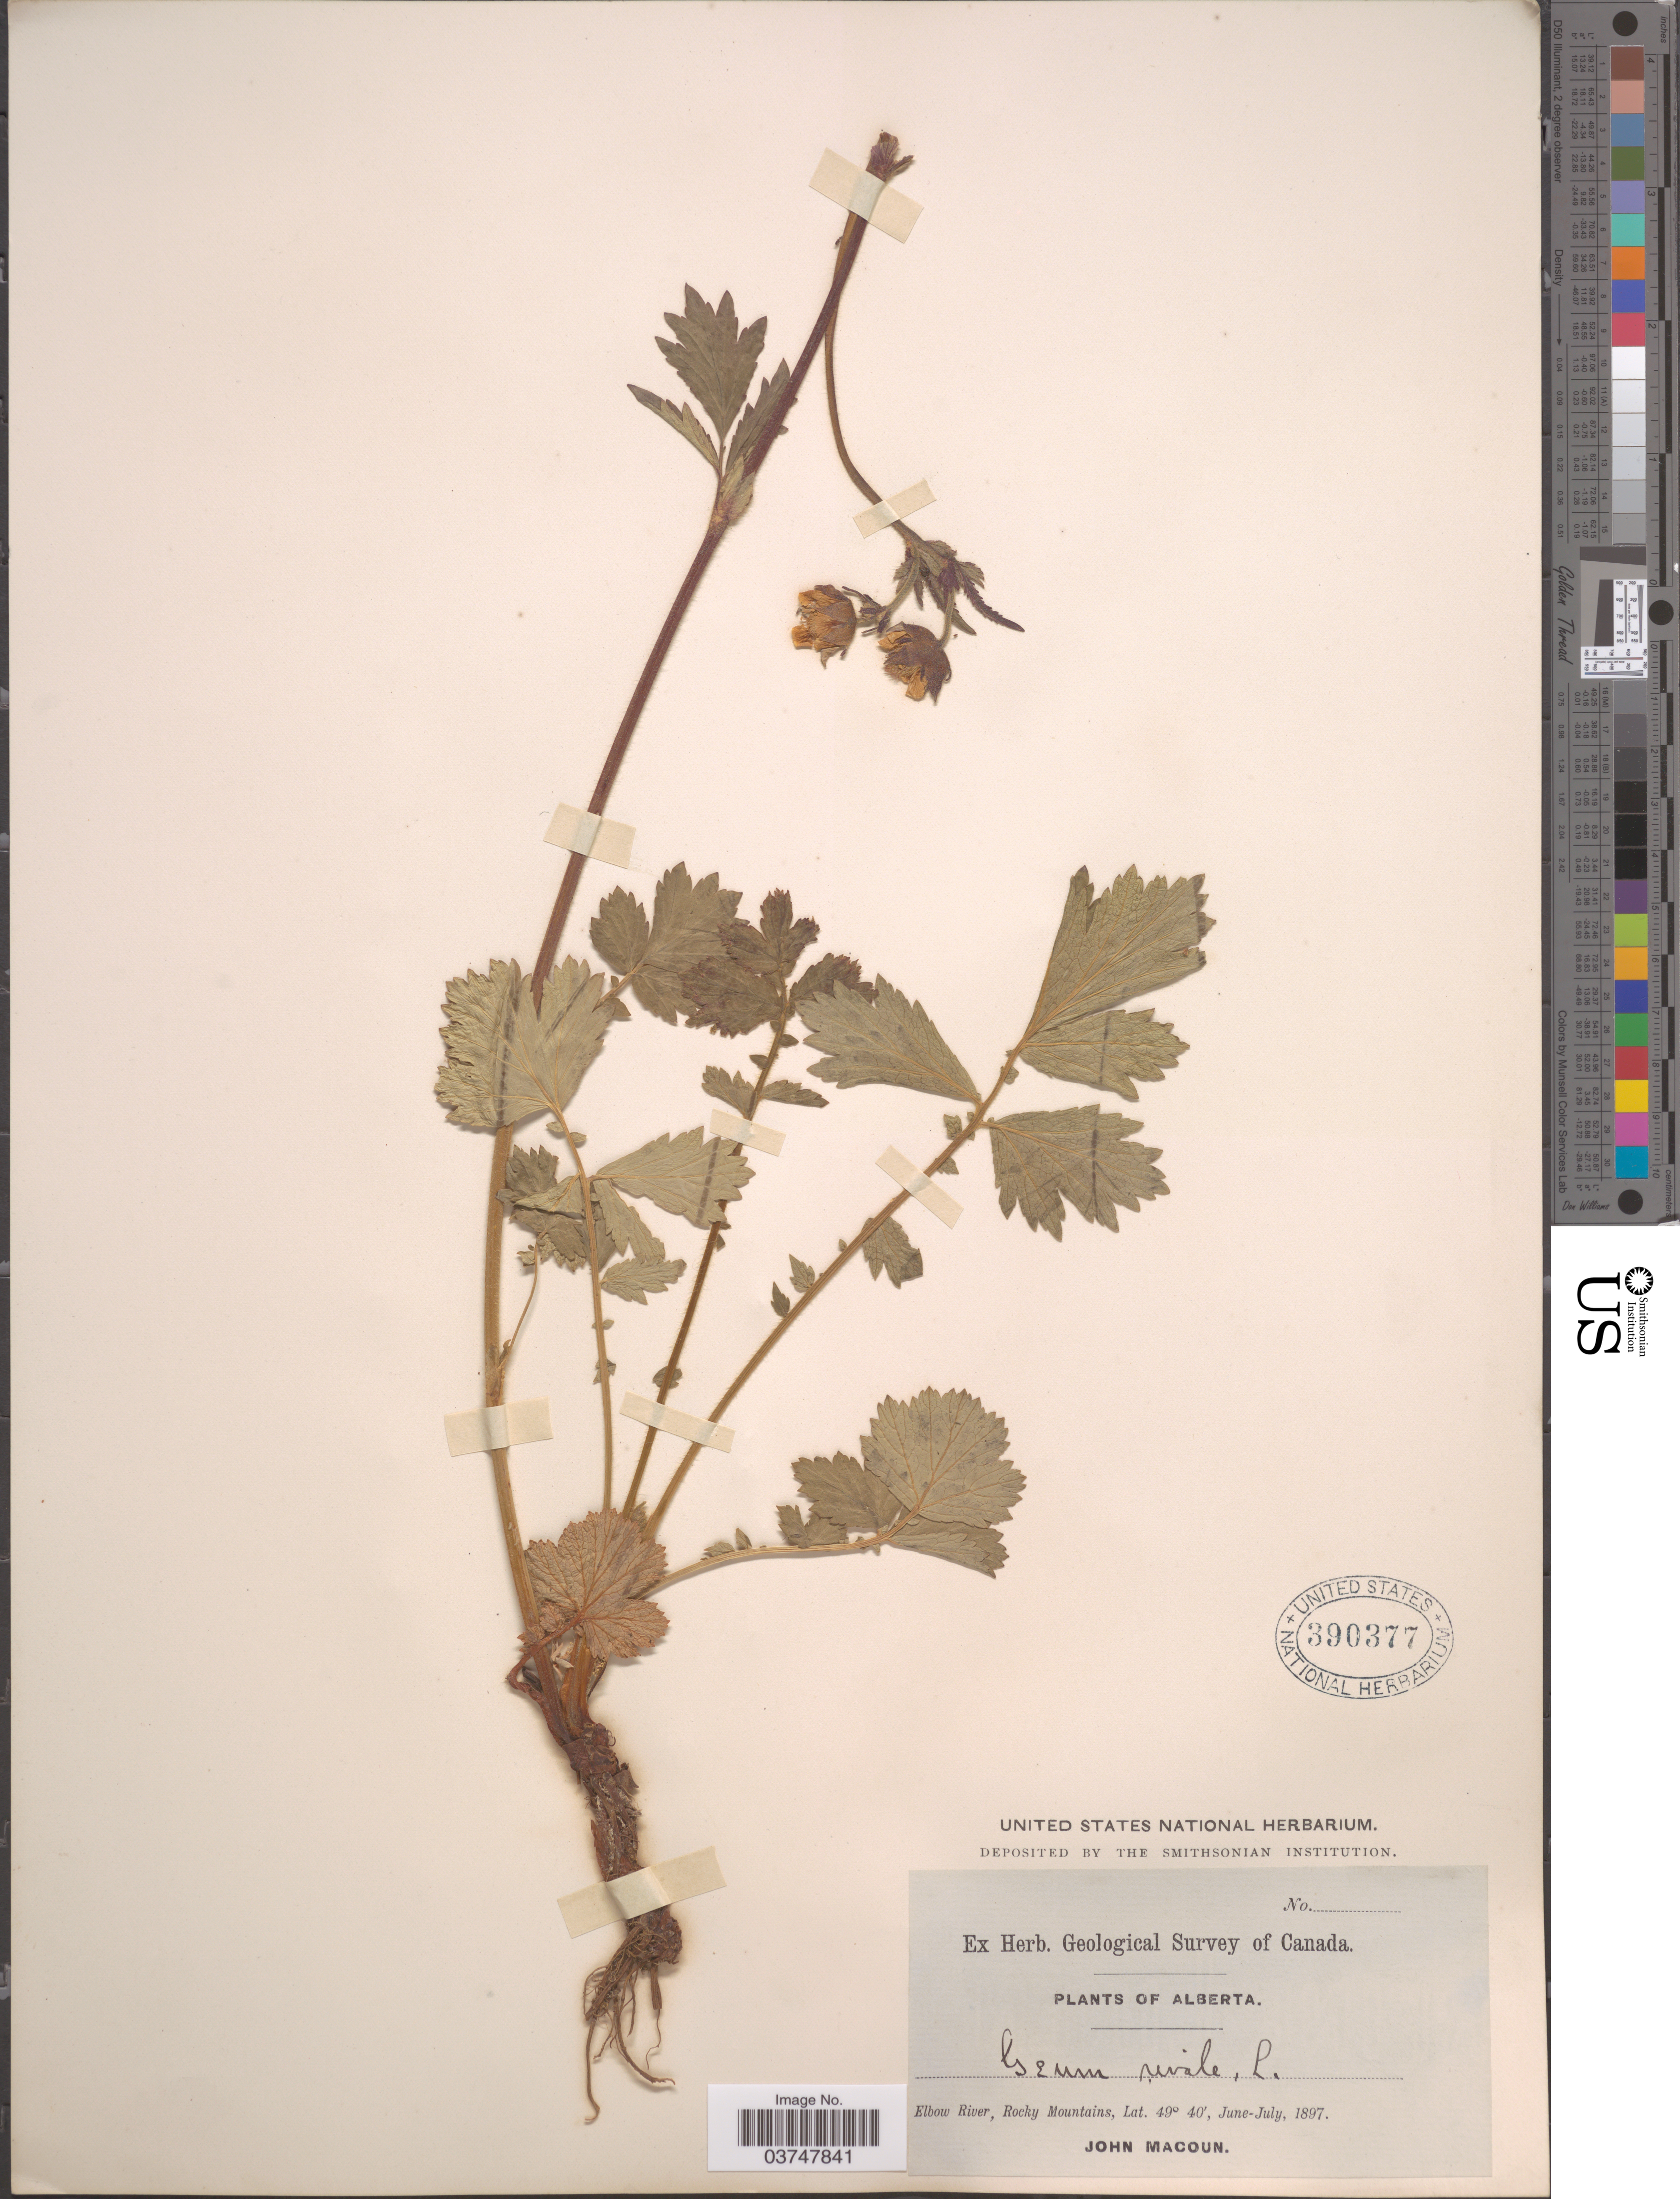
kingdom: Plantae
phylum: Tracheophyta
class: Magnoliopsida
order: Rosales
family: Rosaceae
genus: Geum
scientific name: Geum rivale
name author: L.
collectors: J. Macoun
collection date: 1897-06/1897-07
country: Canada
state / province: Alberta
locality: Elbow River, Rocky Mountains.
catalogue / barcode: US 390377